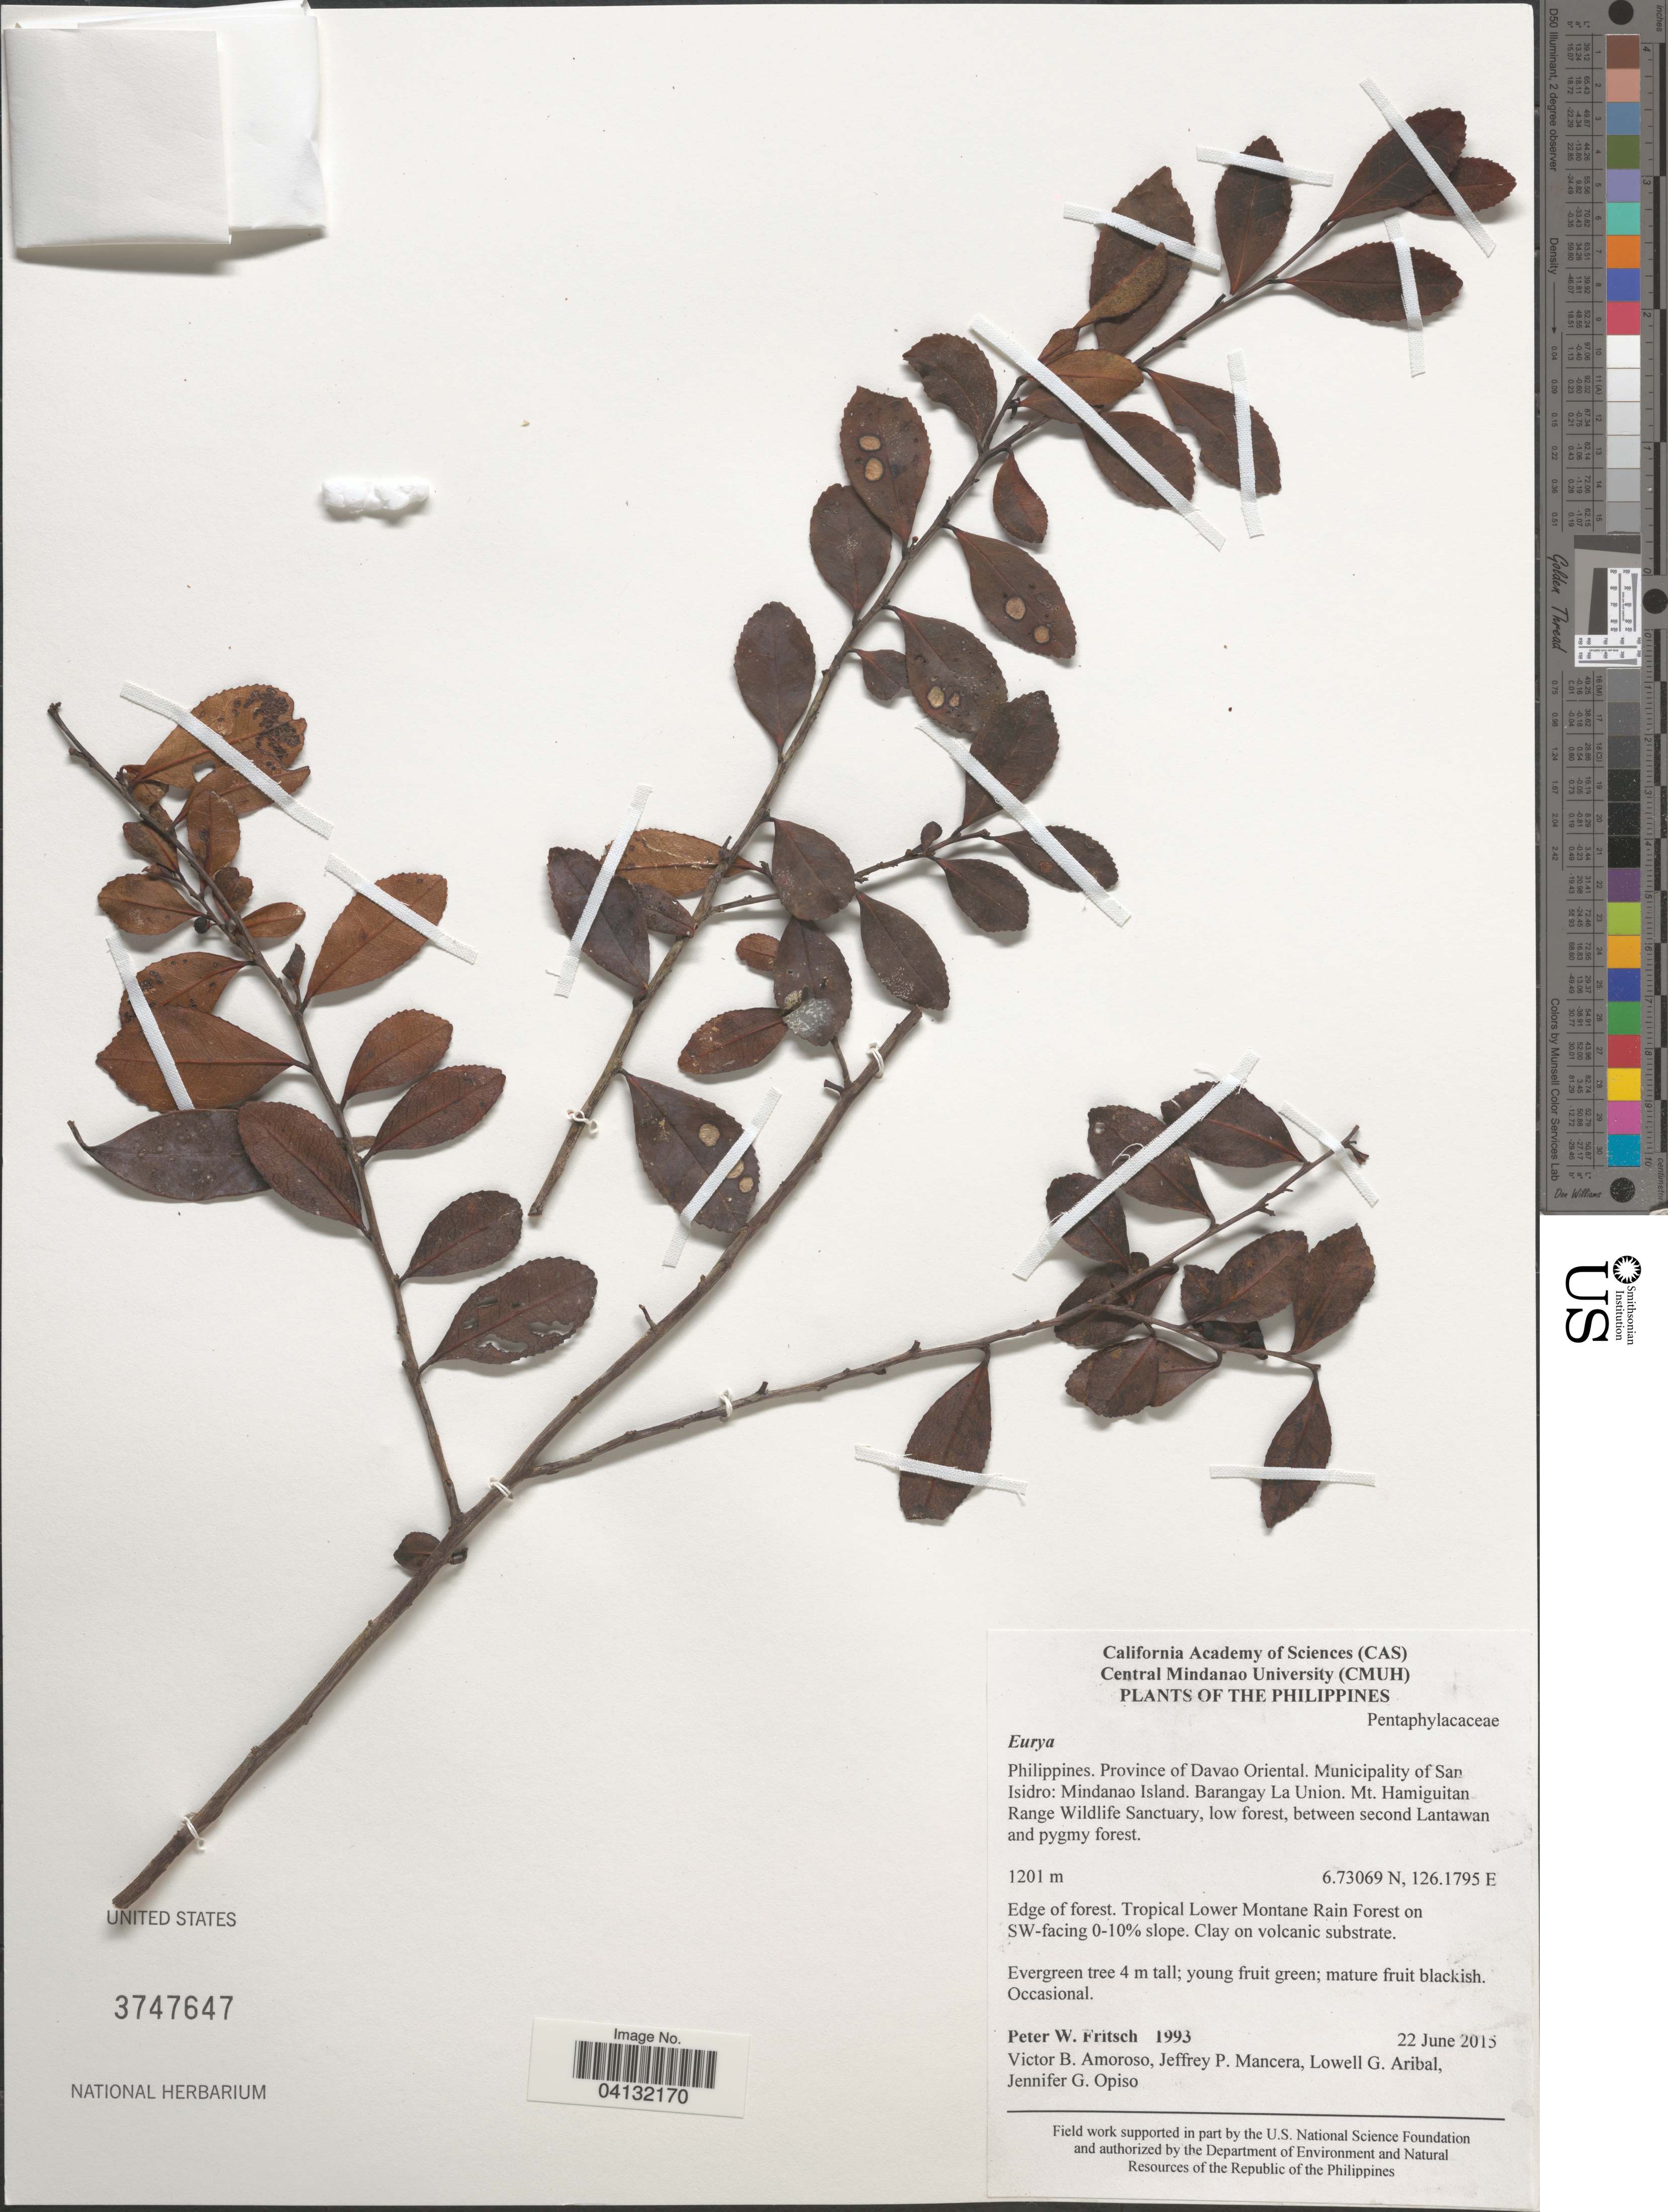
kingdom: Plantae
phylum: Tracheophyta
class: Magnoliopsida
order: Ericales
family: Pentaphylacaceae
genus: Eurya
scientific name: Eurya sp.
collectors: P. W. Fritsch, V. Amoroso, J. Mancera, L. Aribal & J. Opiso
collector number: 1993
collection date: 2015-06-22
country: Philippines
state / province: Davao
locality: Province of Davao Oriental. Municipality of San Isidro: Mindanao Island. Barangay La Union. Mt. Hamiguitan Range Wildlife Sanctuary, low forest, between second Lantawan and pygmy forest. Edge of forest. Tropical Lower Montane Rain Forest on SW-facing 0-10% slope.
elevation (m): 1201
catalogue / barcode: US 3747647